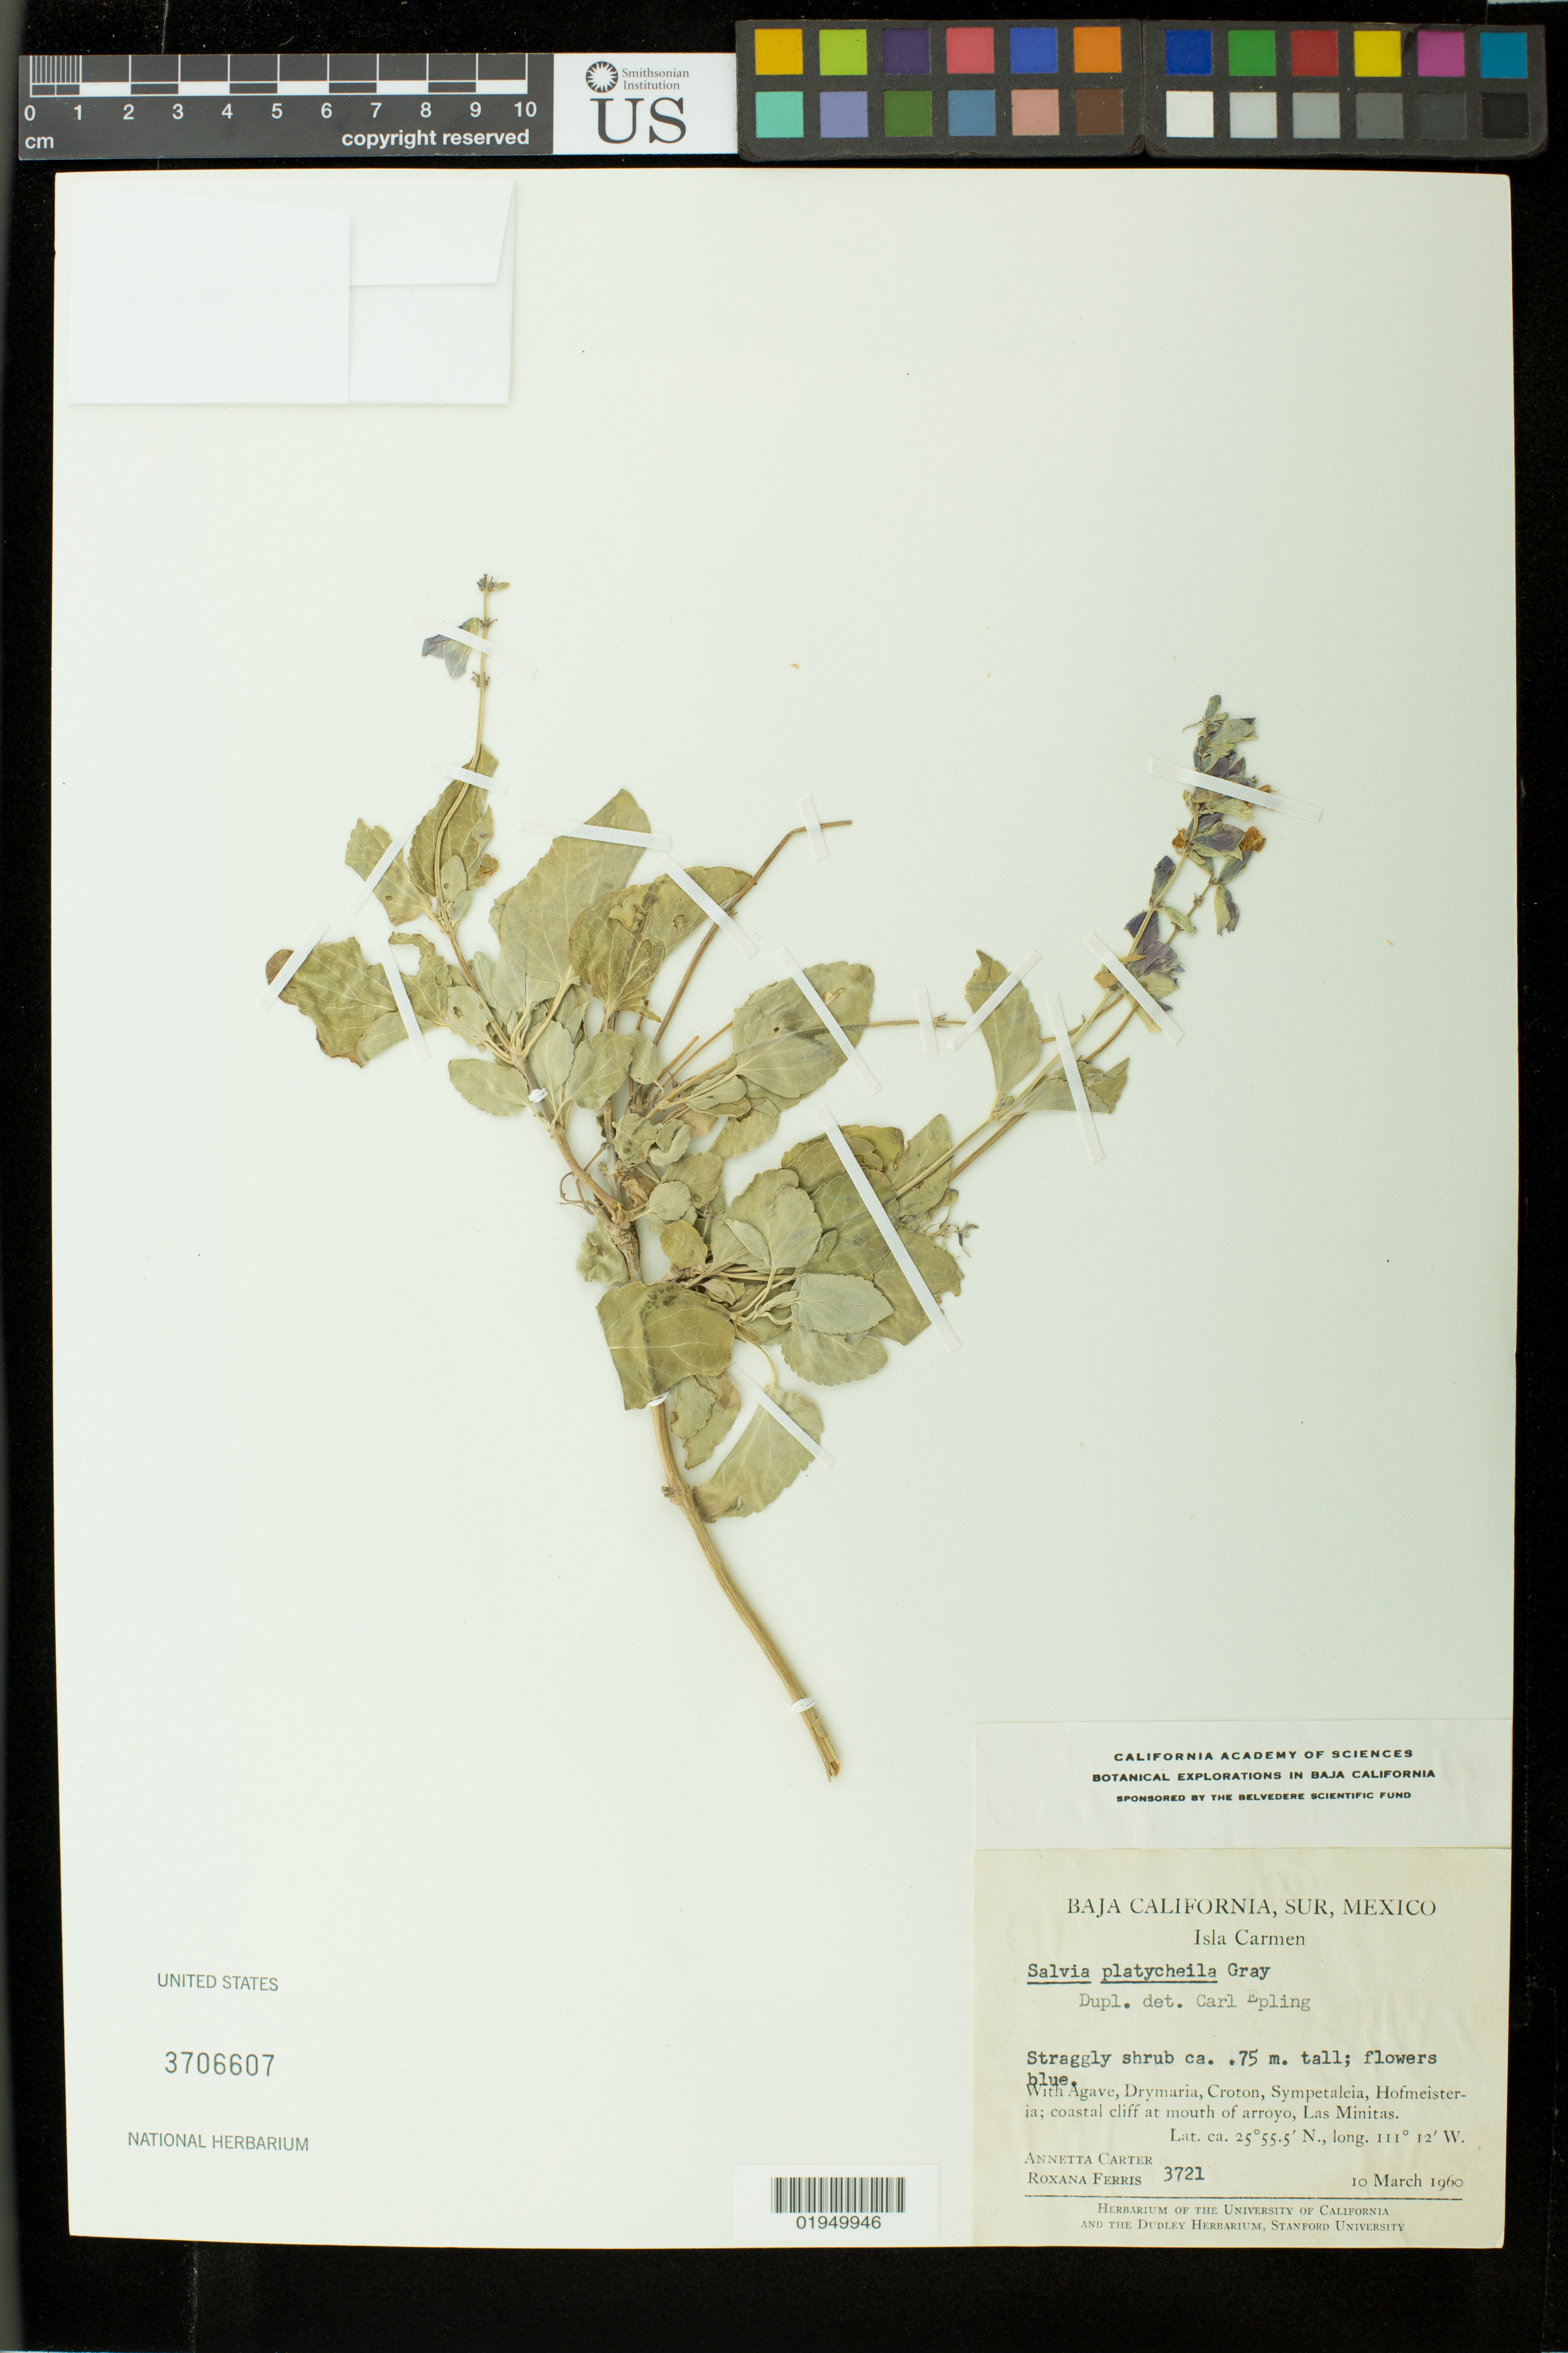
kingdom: Plantae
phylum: Tracheophyta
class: Magnoliopsida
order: Lamiales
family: Lamiaceae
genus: Salvia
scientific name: Salvia platycheila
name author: A. Gray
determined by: Epling, C. C.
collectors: A. Carter & R. S. Ferris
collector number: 3721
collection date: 1960-03-10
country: Mexico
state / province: Baja California Sur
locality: Isla Carmen. Coastal cliff at mouth of arroyo, Las Minitas.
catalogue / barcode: US 3706607